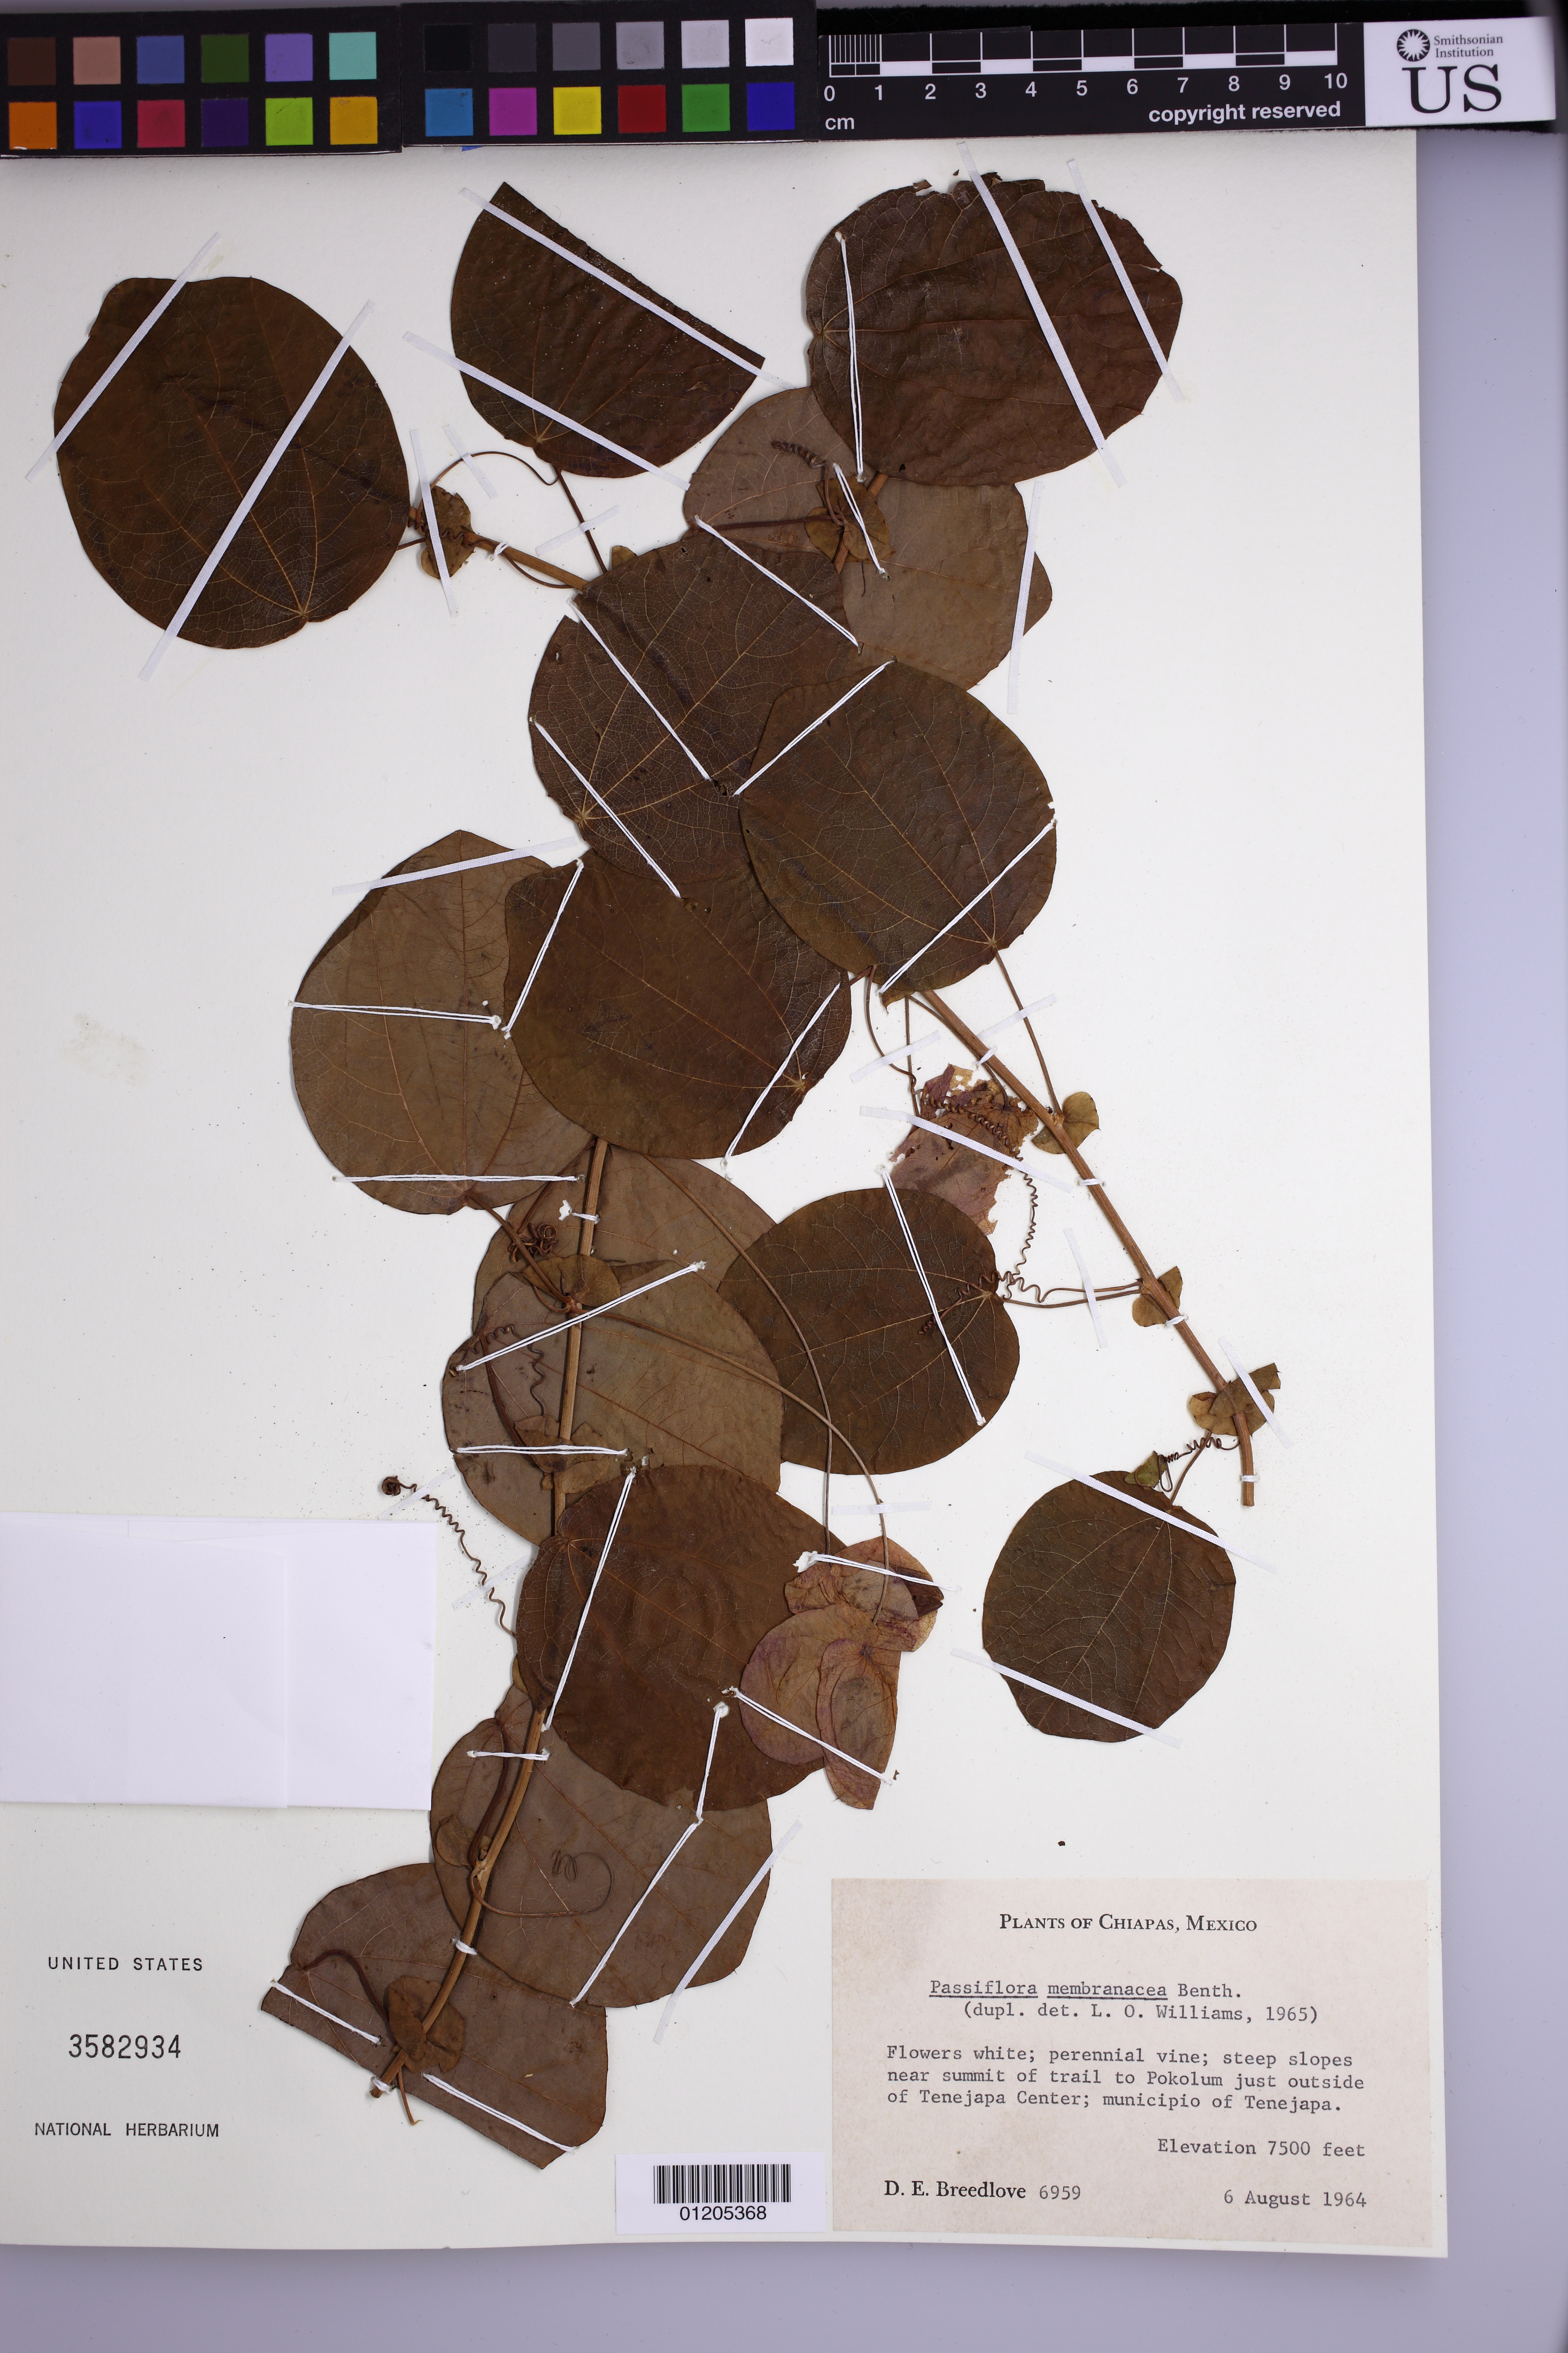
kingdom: Plantae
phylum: Tracheophyta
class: Magnoliopsida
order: Malpighiales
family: Passifloraceae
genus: Passiflora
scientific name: Passiflora membranacea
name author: Benth.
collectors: D. E. Breedlove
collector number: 6959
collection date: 1964-08-06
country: Mexico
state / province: Chiapas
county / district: Tenejapa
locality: steep slopes near summit of trail to Pokolum just outside of Tenejapa Center; muncipio of Tenejapa.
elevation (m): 2286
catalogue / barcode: US 3582934